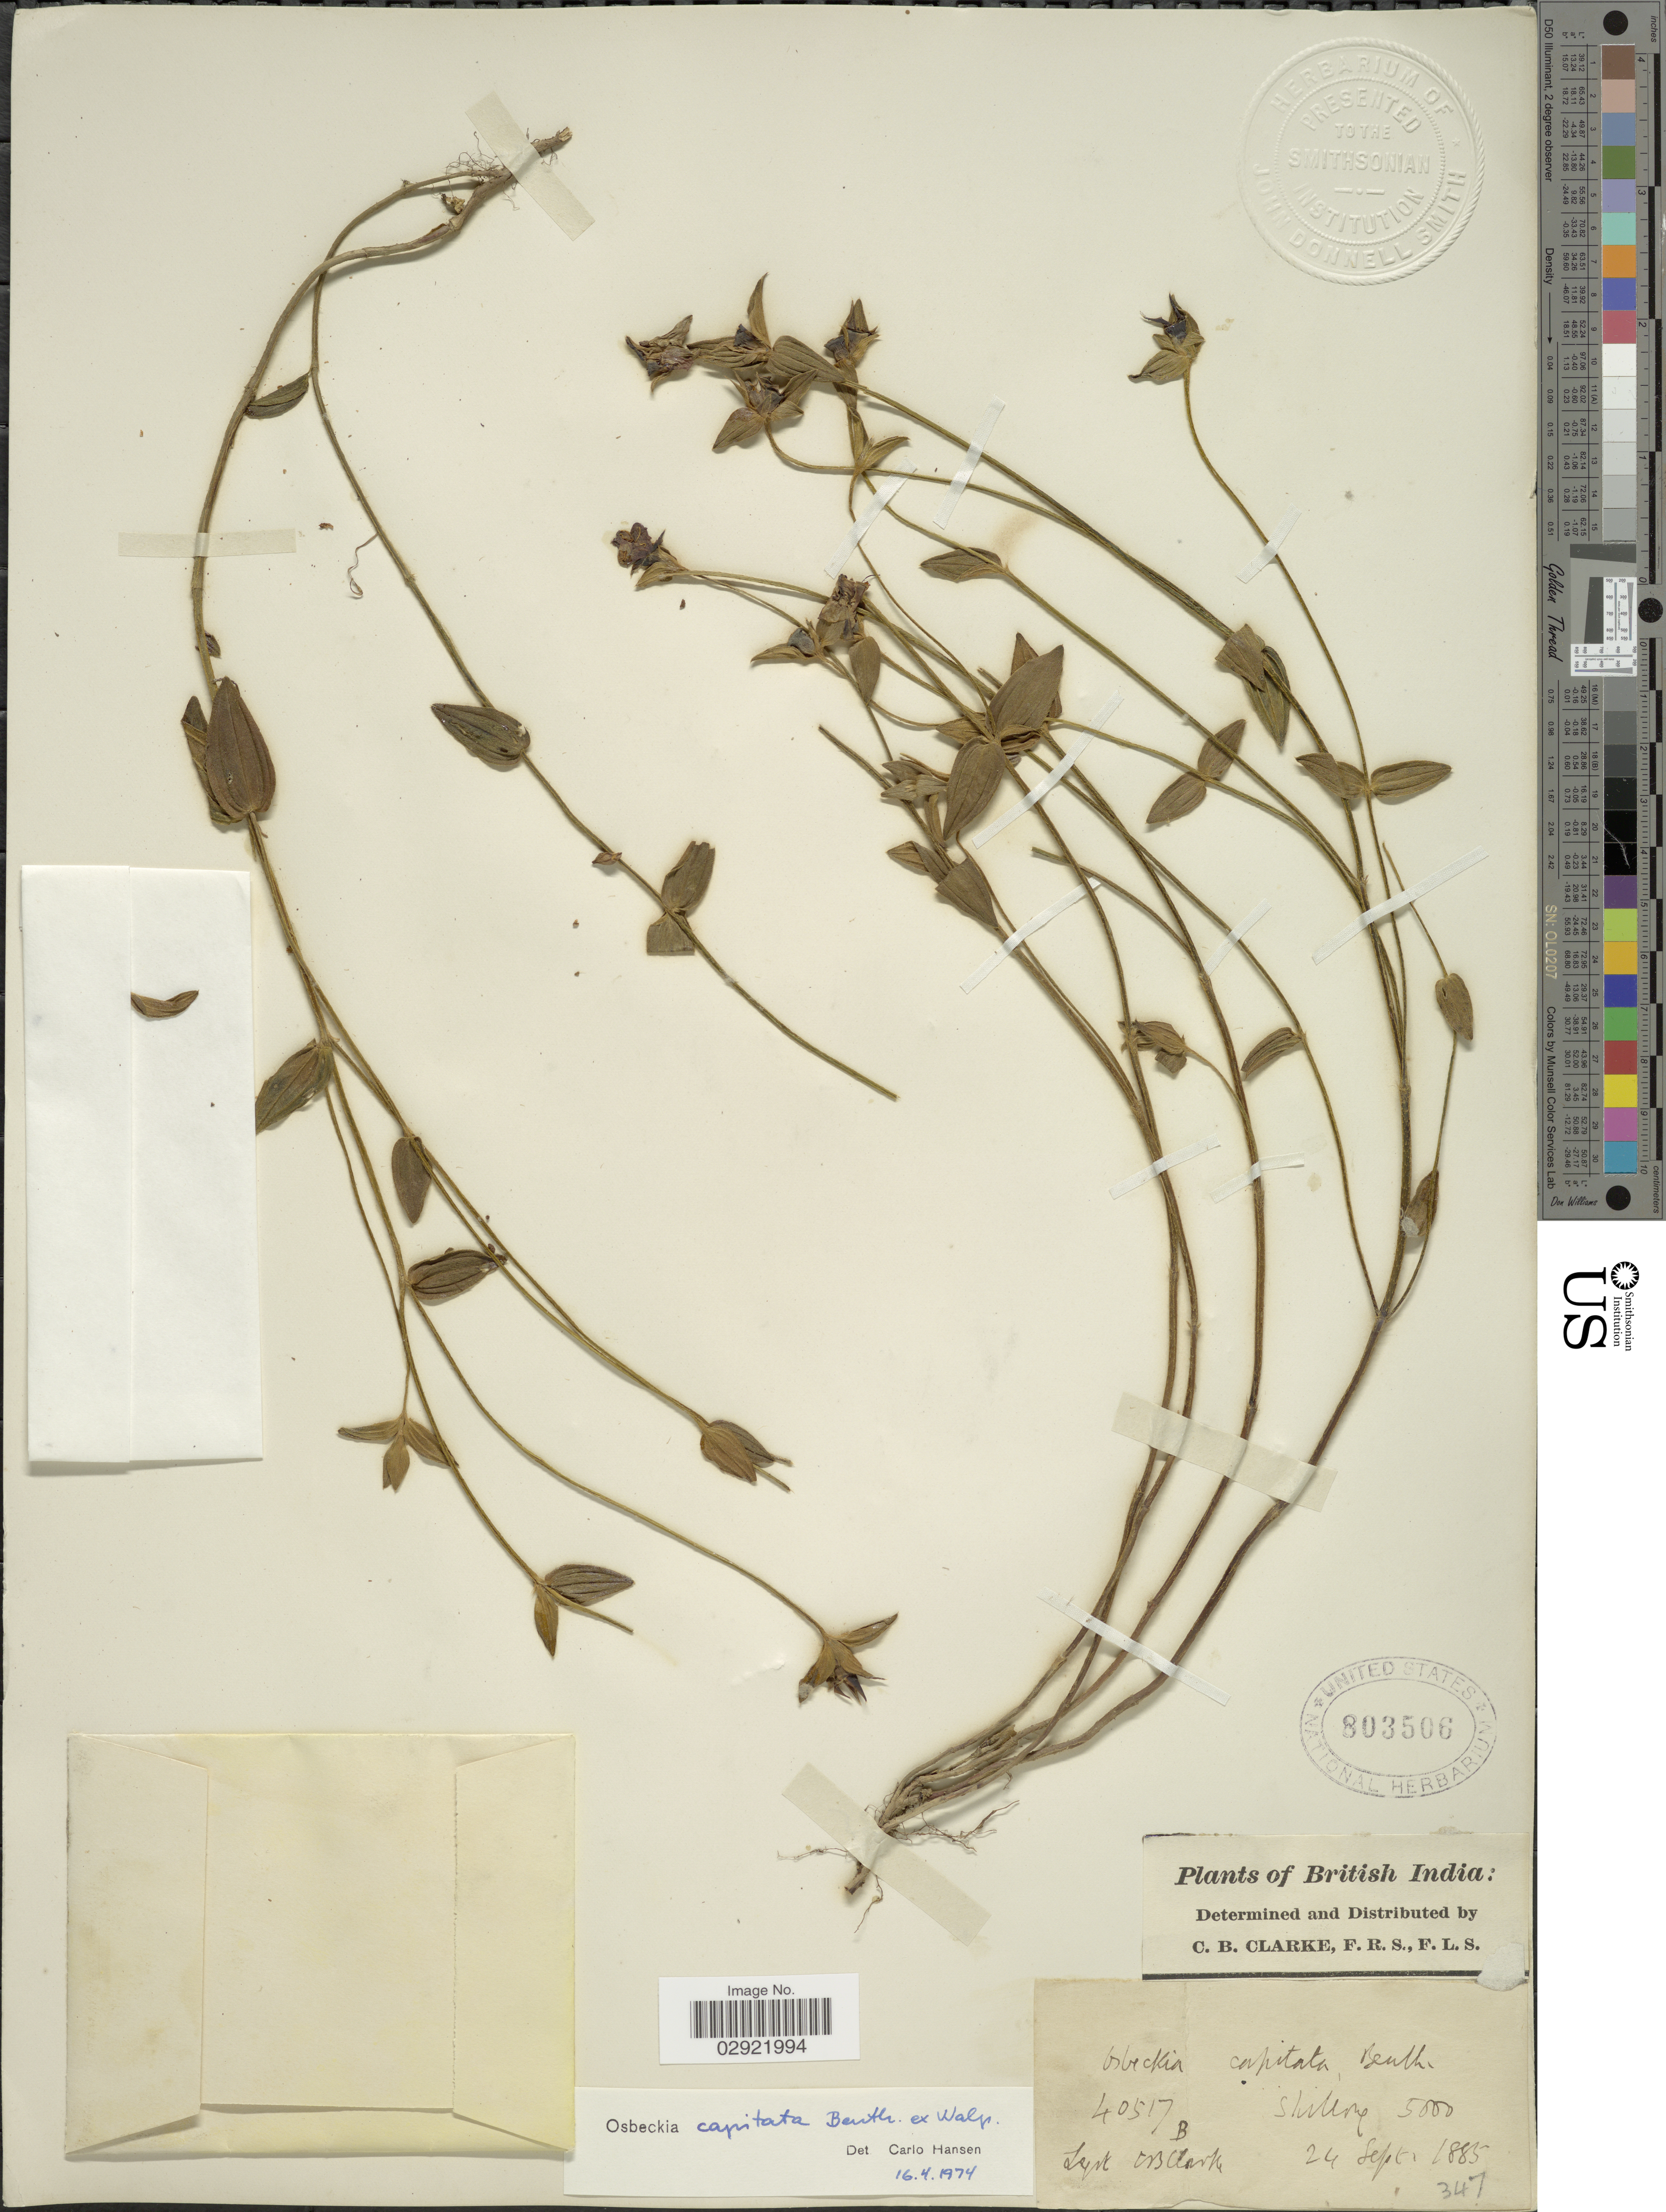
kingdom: Plantae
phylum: Tracheophyta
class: Magnoliopsida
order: Myrtales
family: Melastomataceae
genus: Osbeckia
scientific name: Osbeckia capitata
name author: Benth. ex Naudin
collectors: C. B. Clarke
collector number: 40517B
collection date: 1885-09-24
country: India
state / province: Meghalaya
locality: British India. Shillong.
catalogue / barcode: US 803506